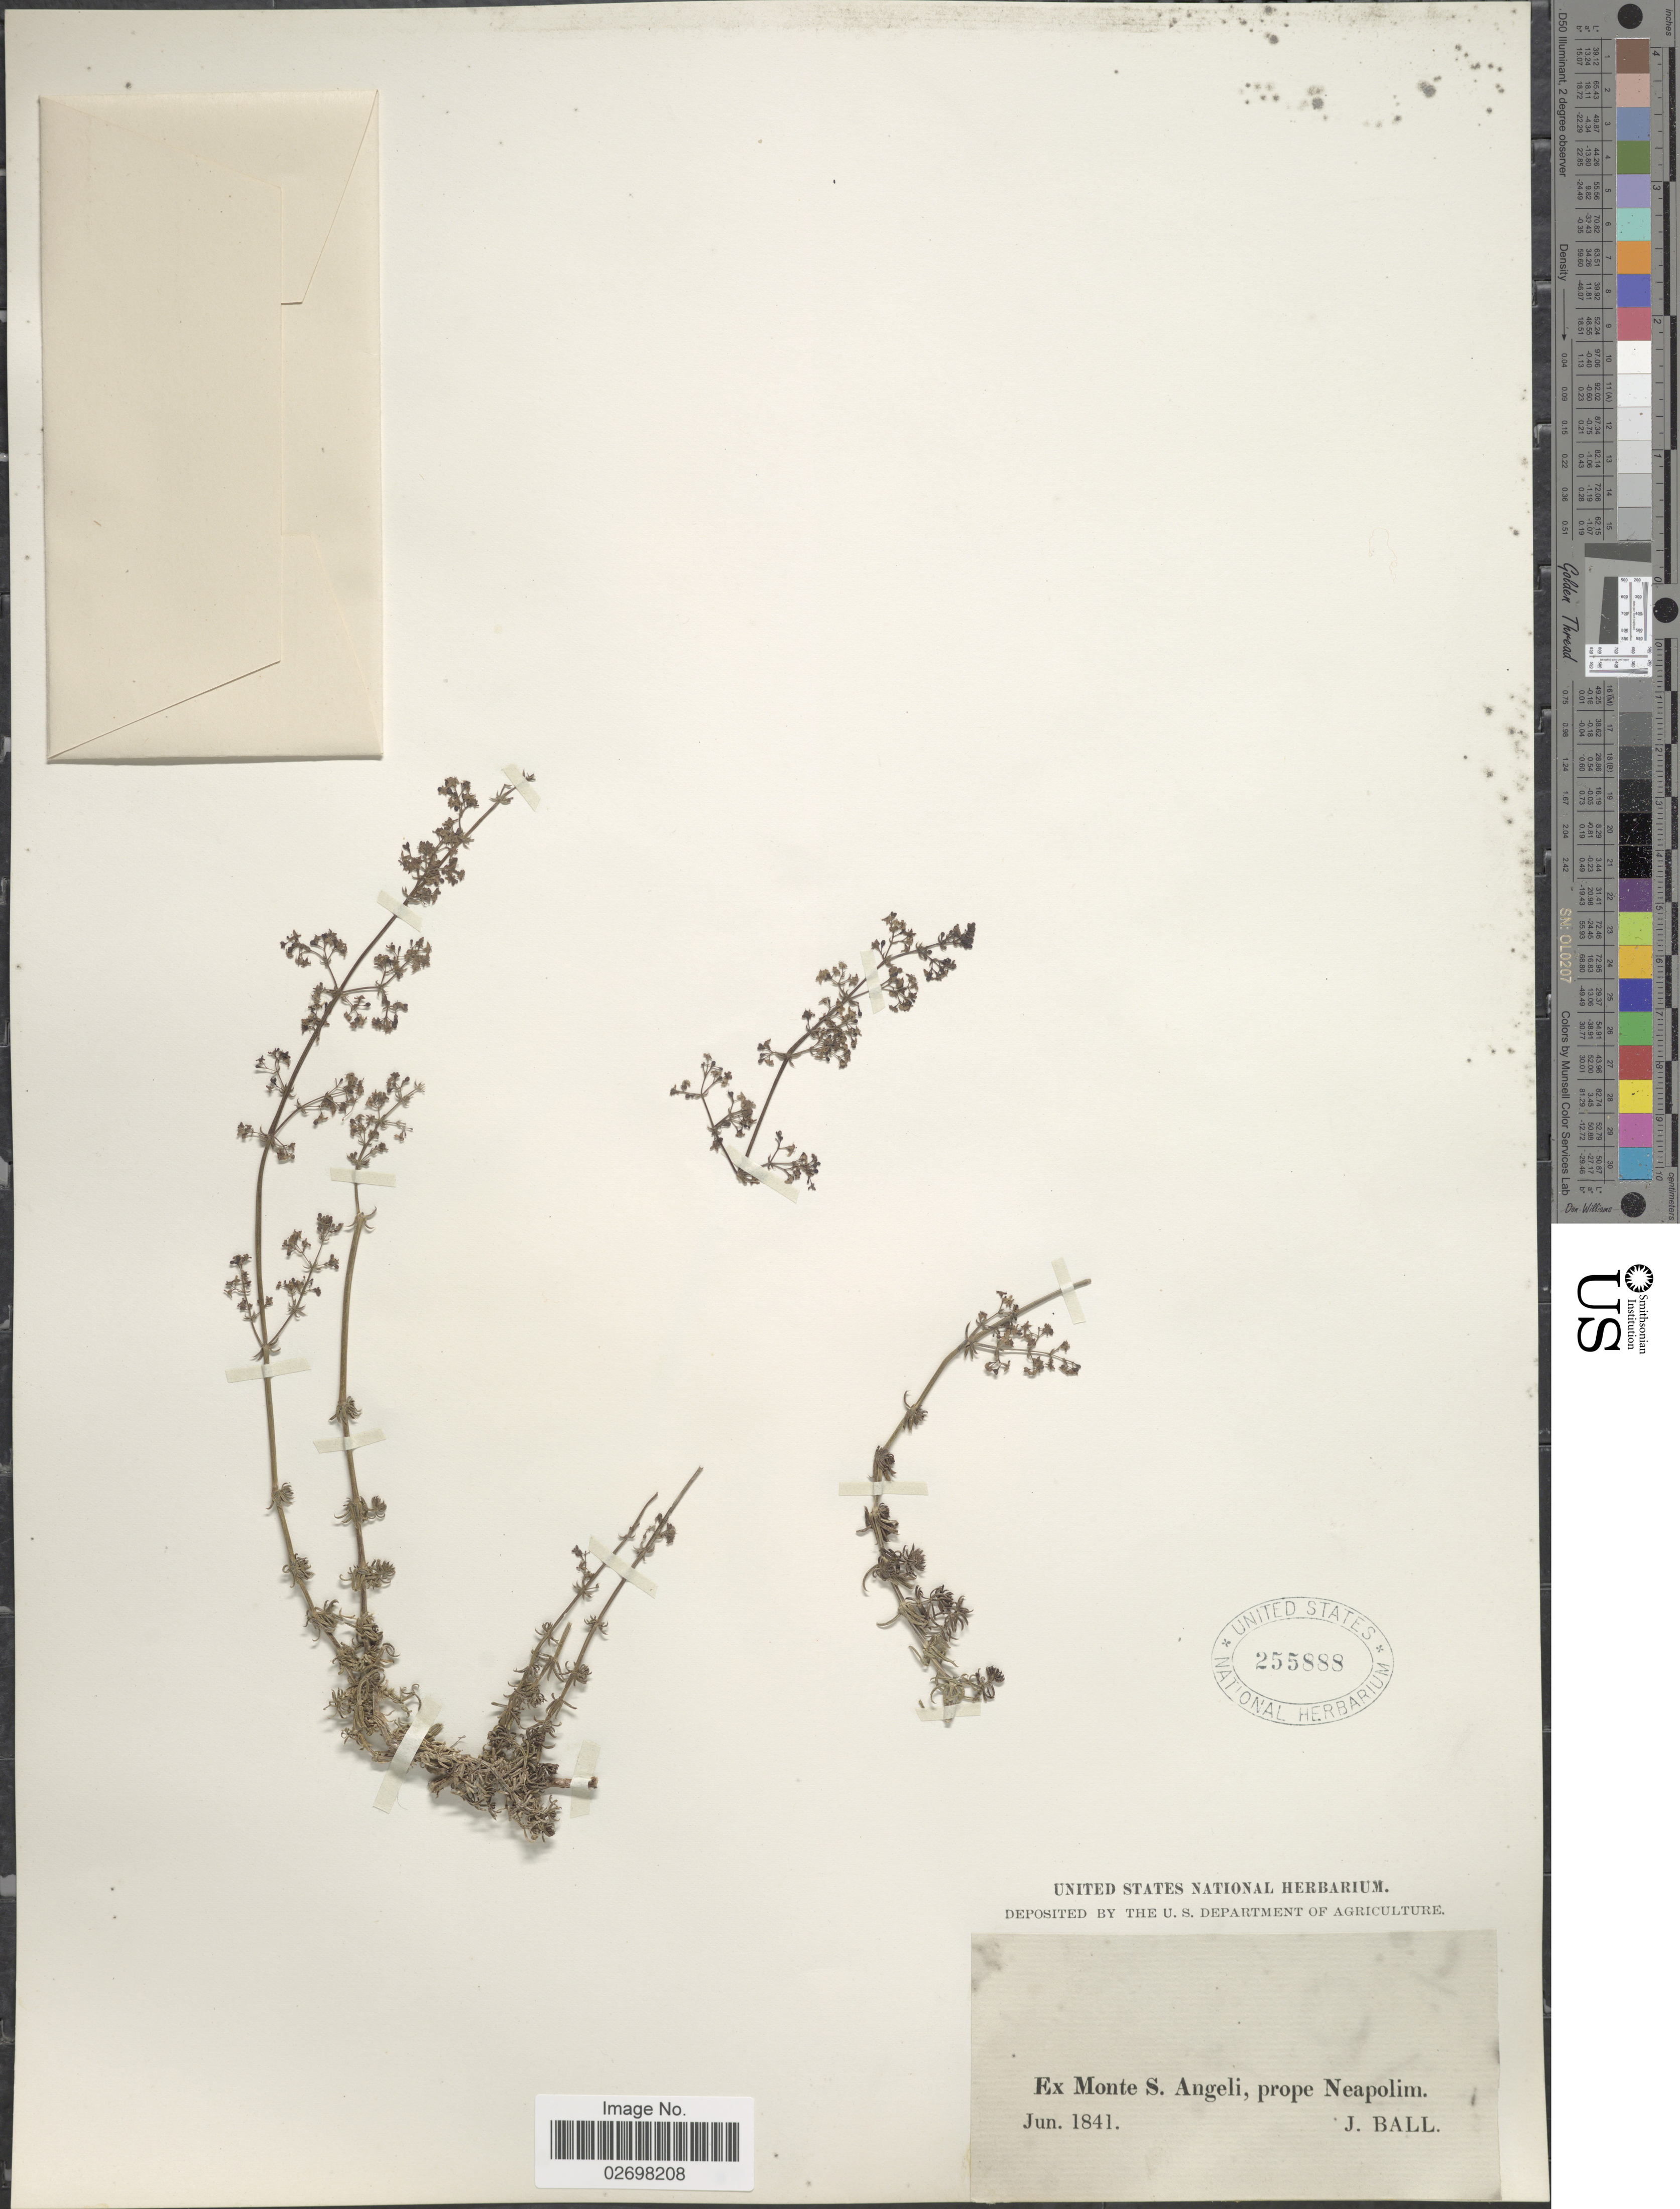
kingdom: Plantae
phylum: Tracheophyta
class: Magnoliopsida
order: Gentianales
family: Rubiaceae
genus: Galium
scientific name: Galium sp.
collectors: J. Ball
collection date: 1841-07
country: Italy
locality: Monte S. Angeli, prope Neapolim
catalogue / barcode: US 255888